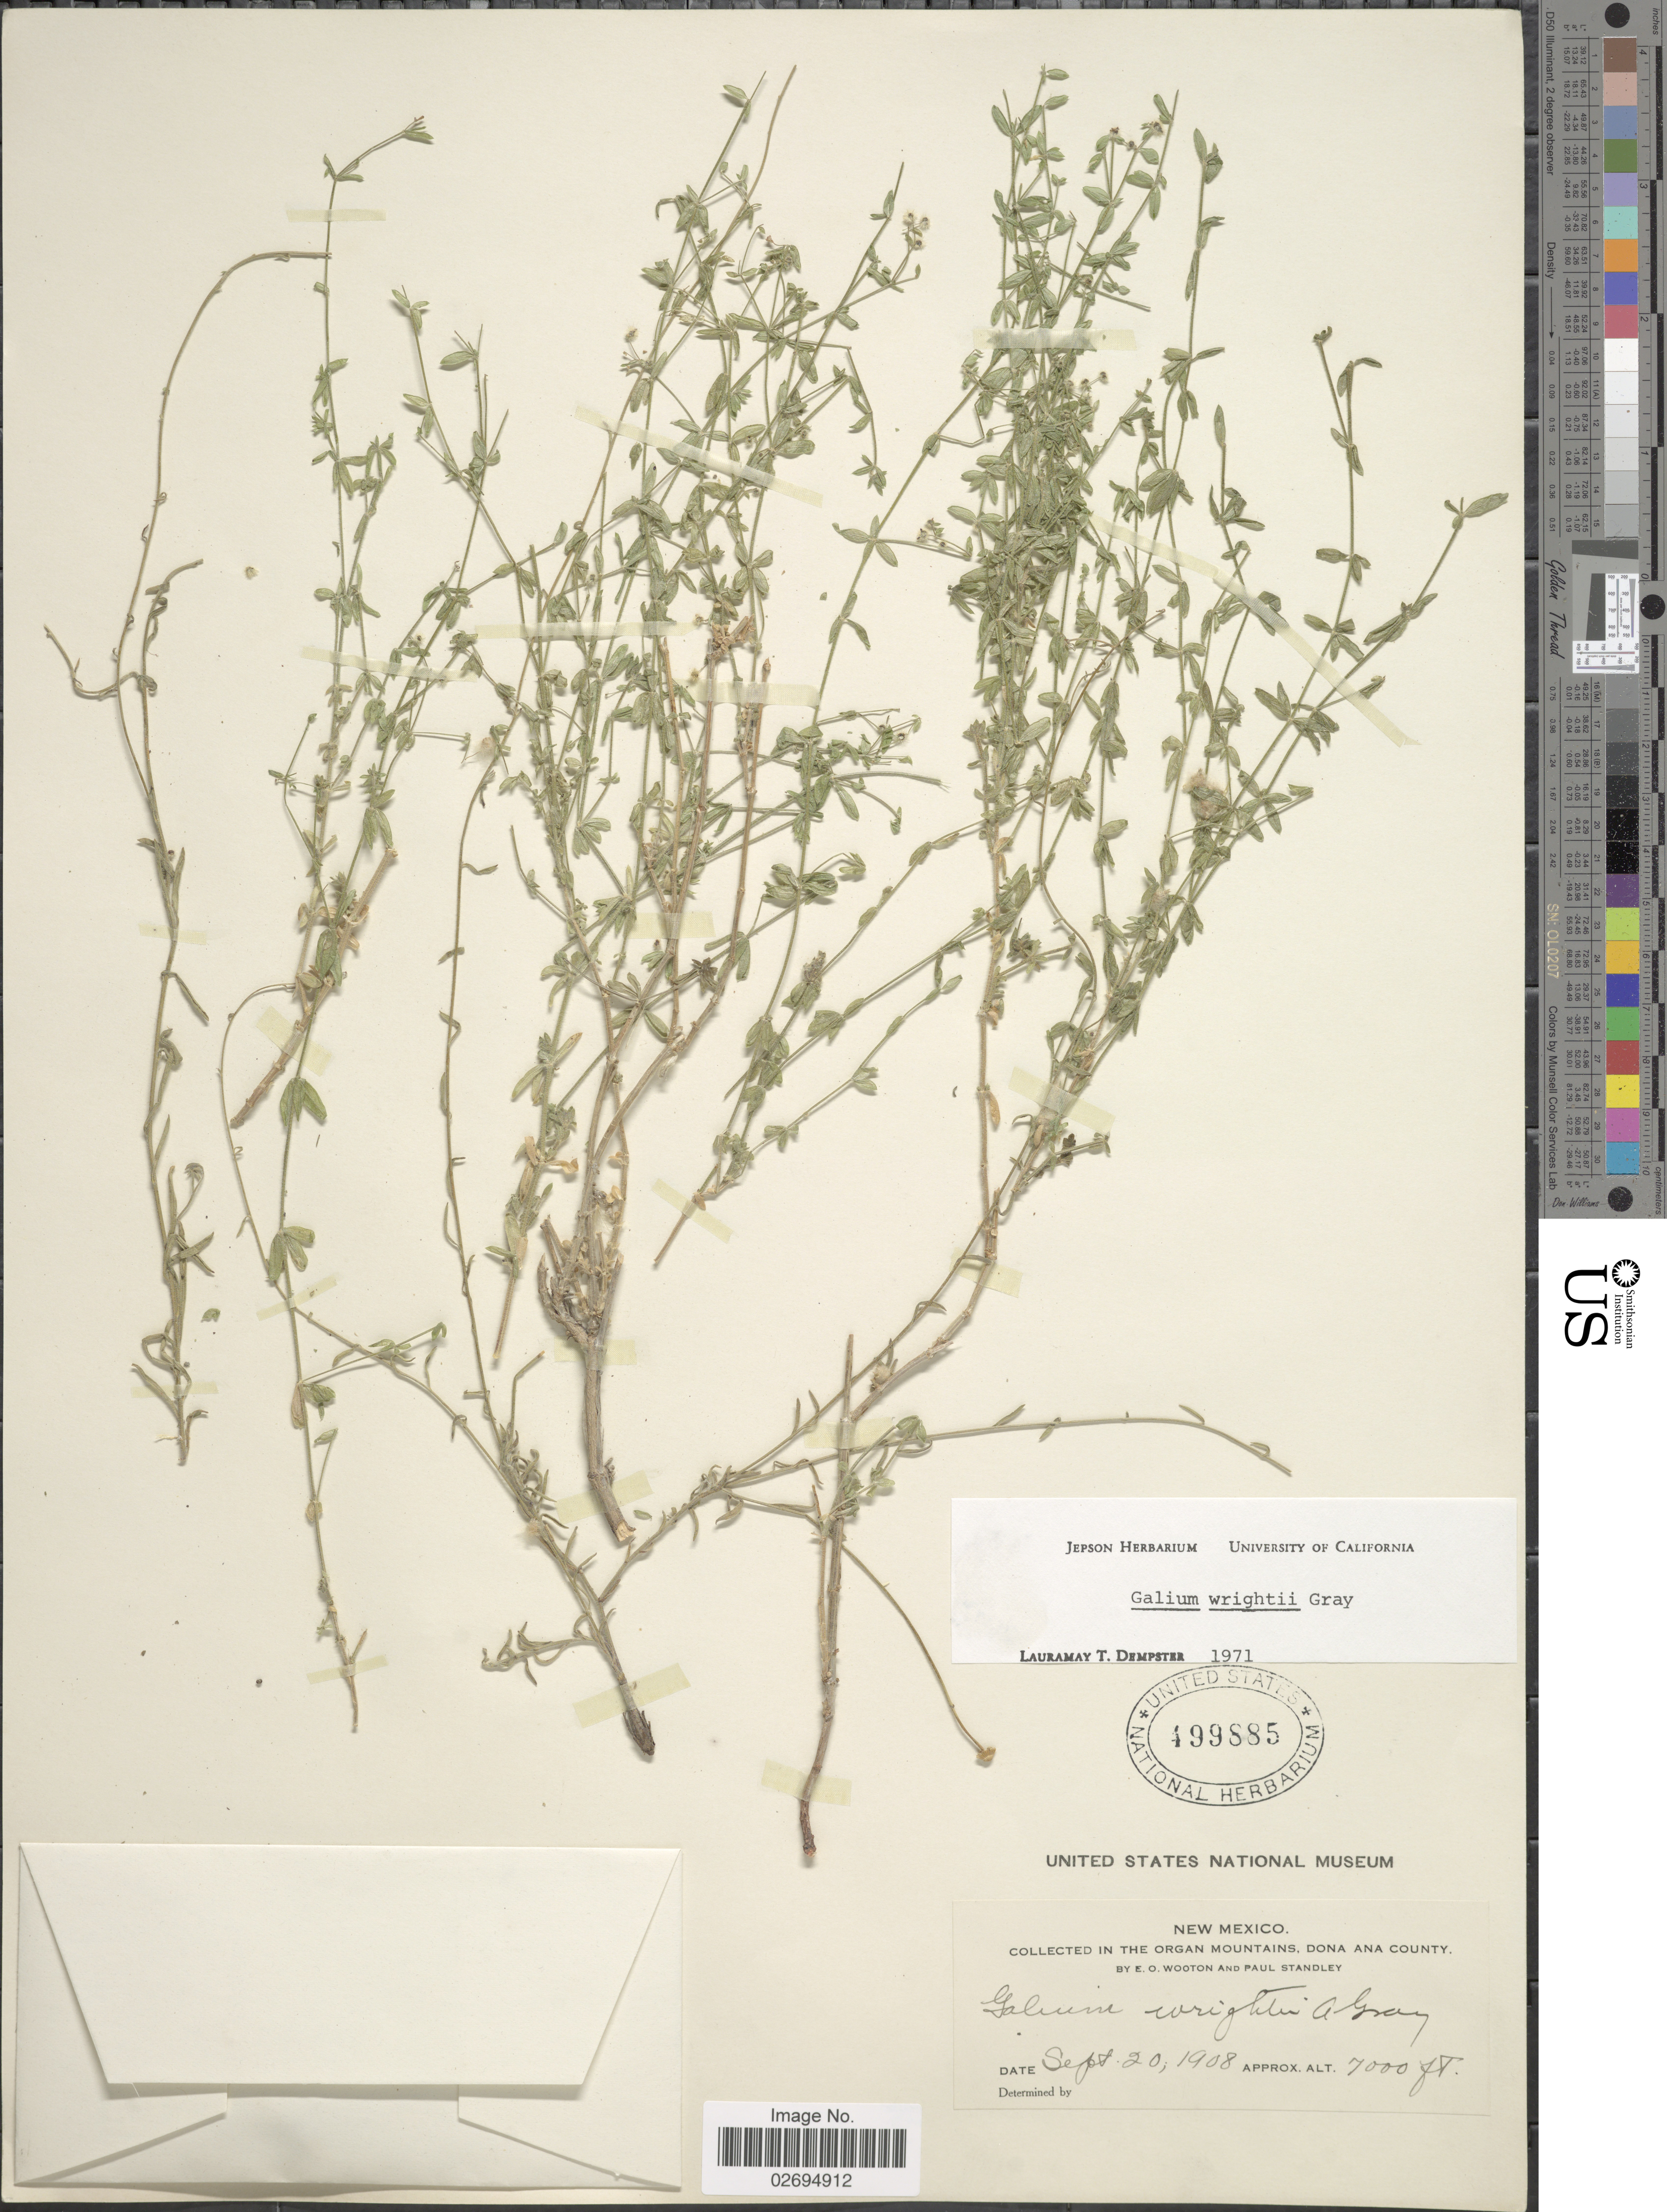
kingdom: Plantae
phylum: Tracheophyta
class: Magnoliopsida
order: Gentianales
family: Rubiaceae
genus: Galium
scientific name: Galium wrightii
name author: A. Gray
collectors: E. O. Wooton & P. C. Standley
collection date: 1908-09-20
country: United States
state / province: New Mexico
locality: The Organ Mountains, Dona Ana County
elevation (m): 2134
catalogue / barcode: US 499885